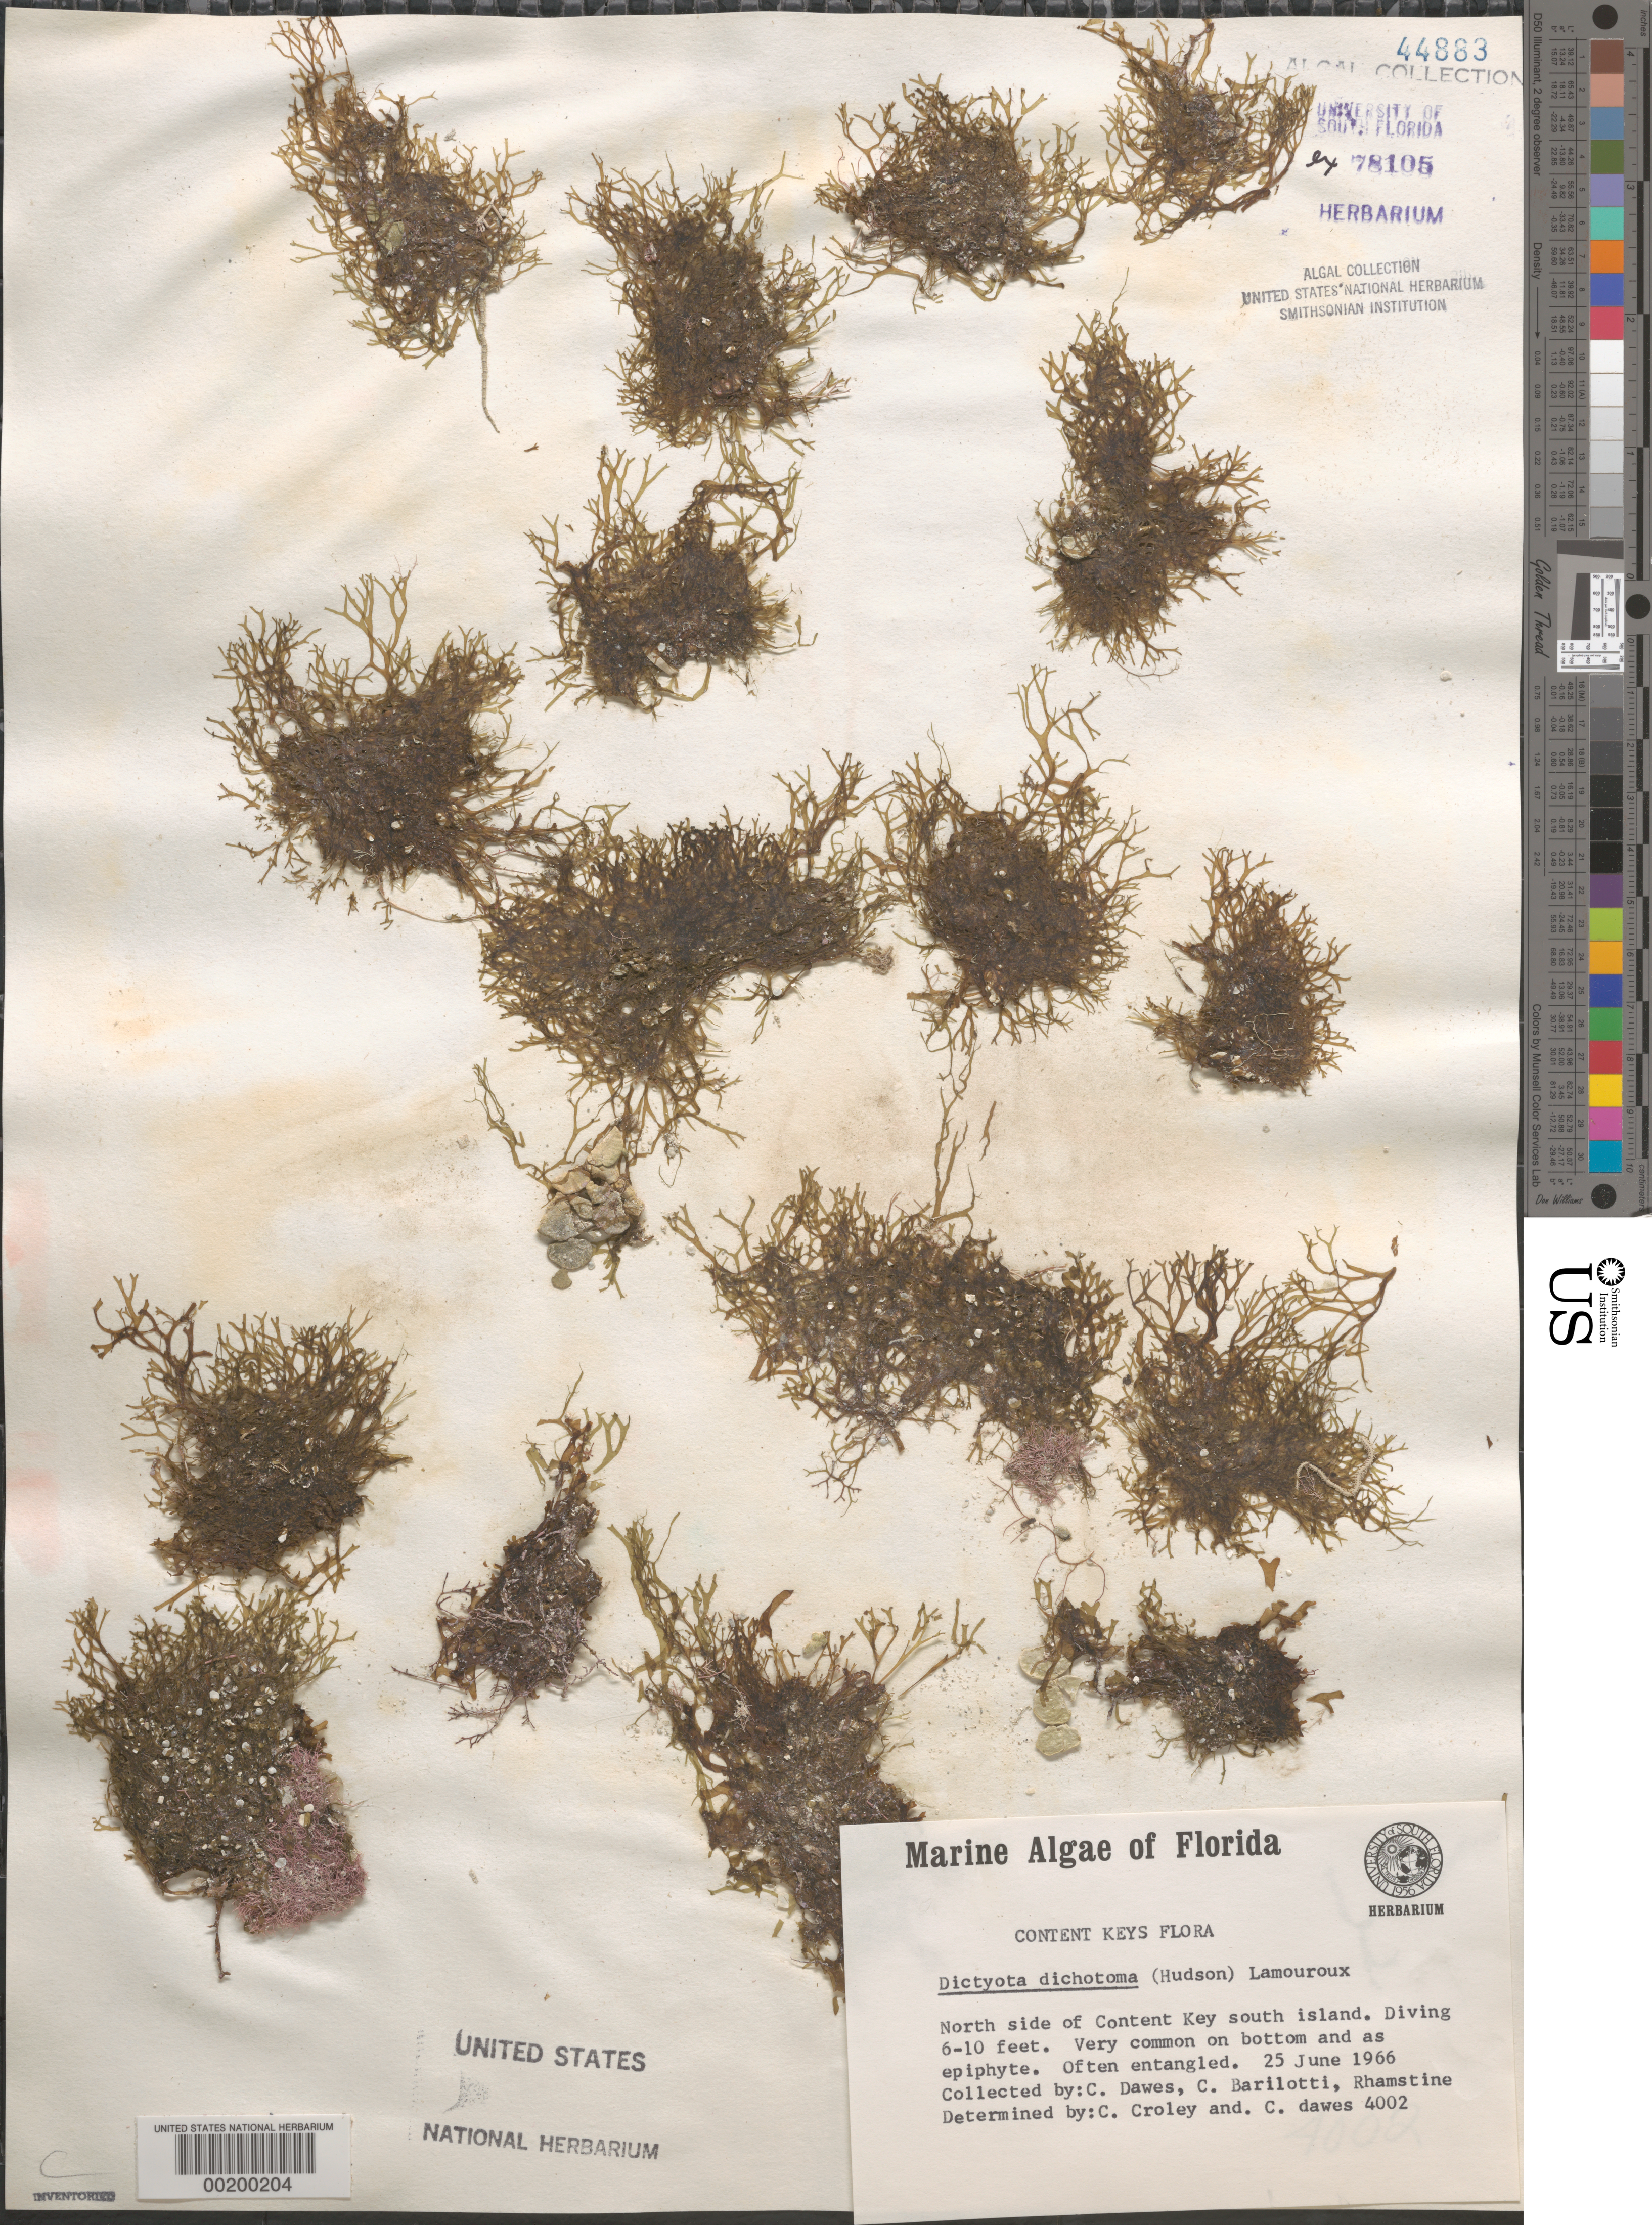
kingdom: Chromista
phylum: Ochrophyta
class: Phaeophyceae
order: Dictyotales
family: Dictyotaceae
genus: Dictyota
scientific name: Dictyota dichotoma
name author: (Huds.) J.V.Lamouroux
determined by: Croley, F. C.; Dawes, C. J.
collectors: C. Dawes, D. C. Barilotti & E. Rhamstine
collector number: CJD 4002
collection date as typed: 25 Jun 1966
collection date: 1966-06-25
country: United States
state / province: Florida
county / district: Monroe County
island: Content Keys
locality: South island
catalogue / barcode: US 44883